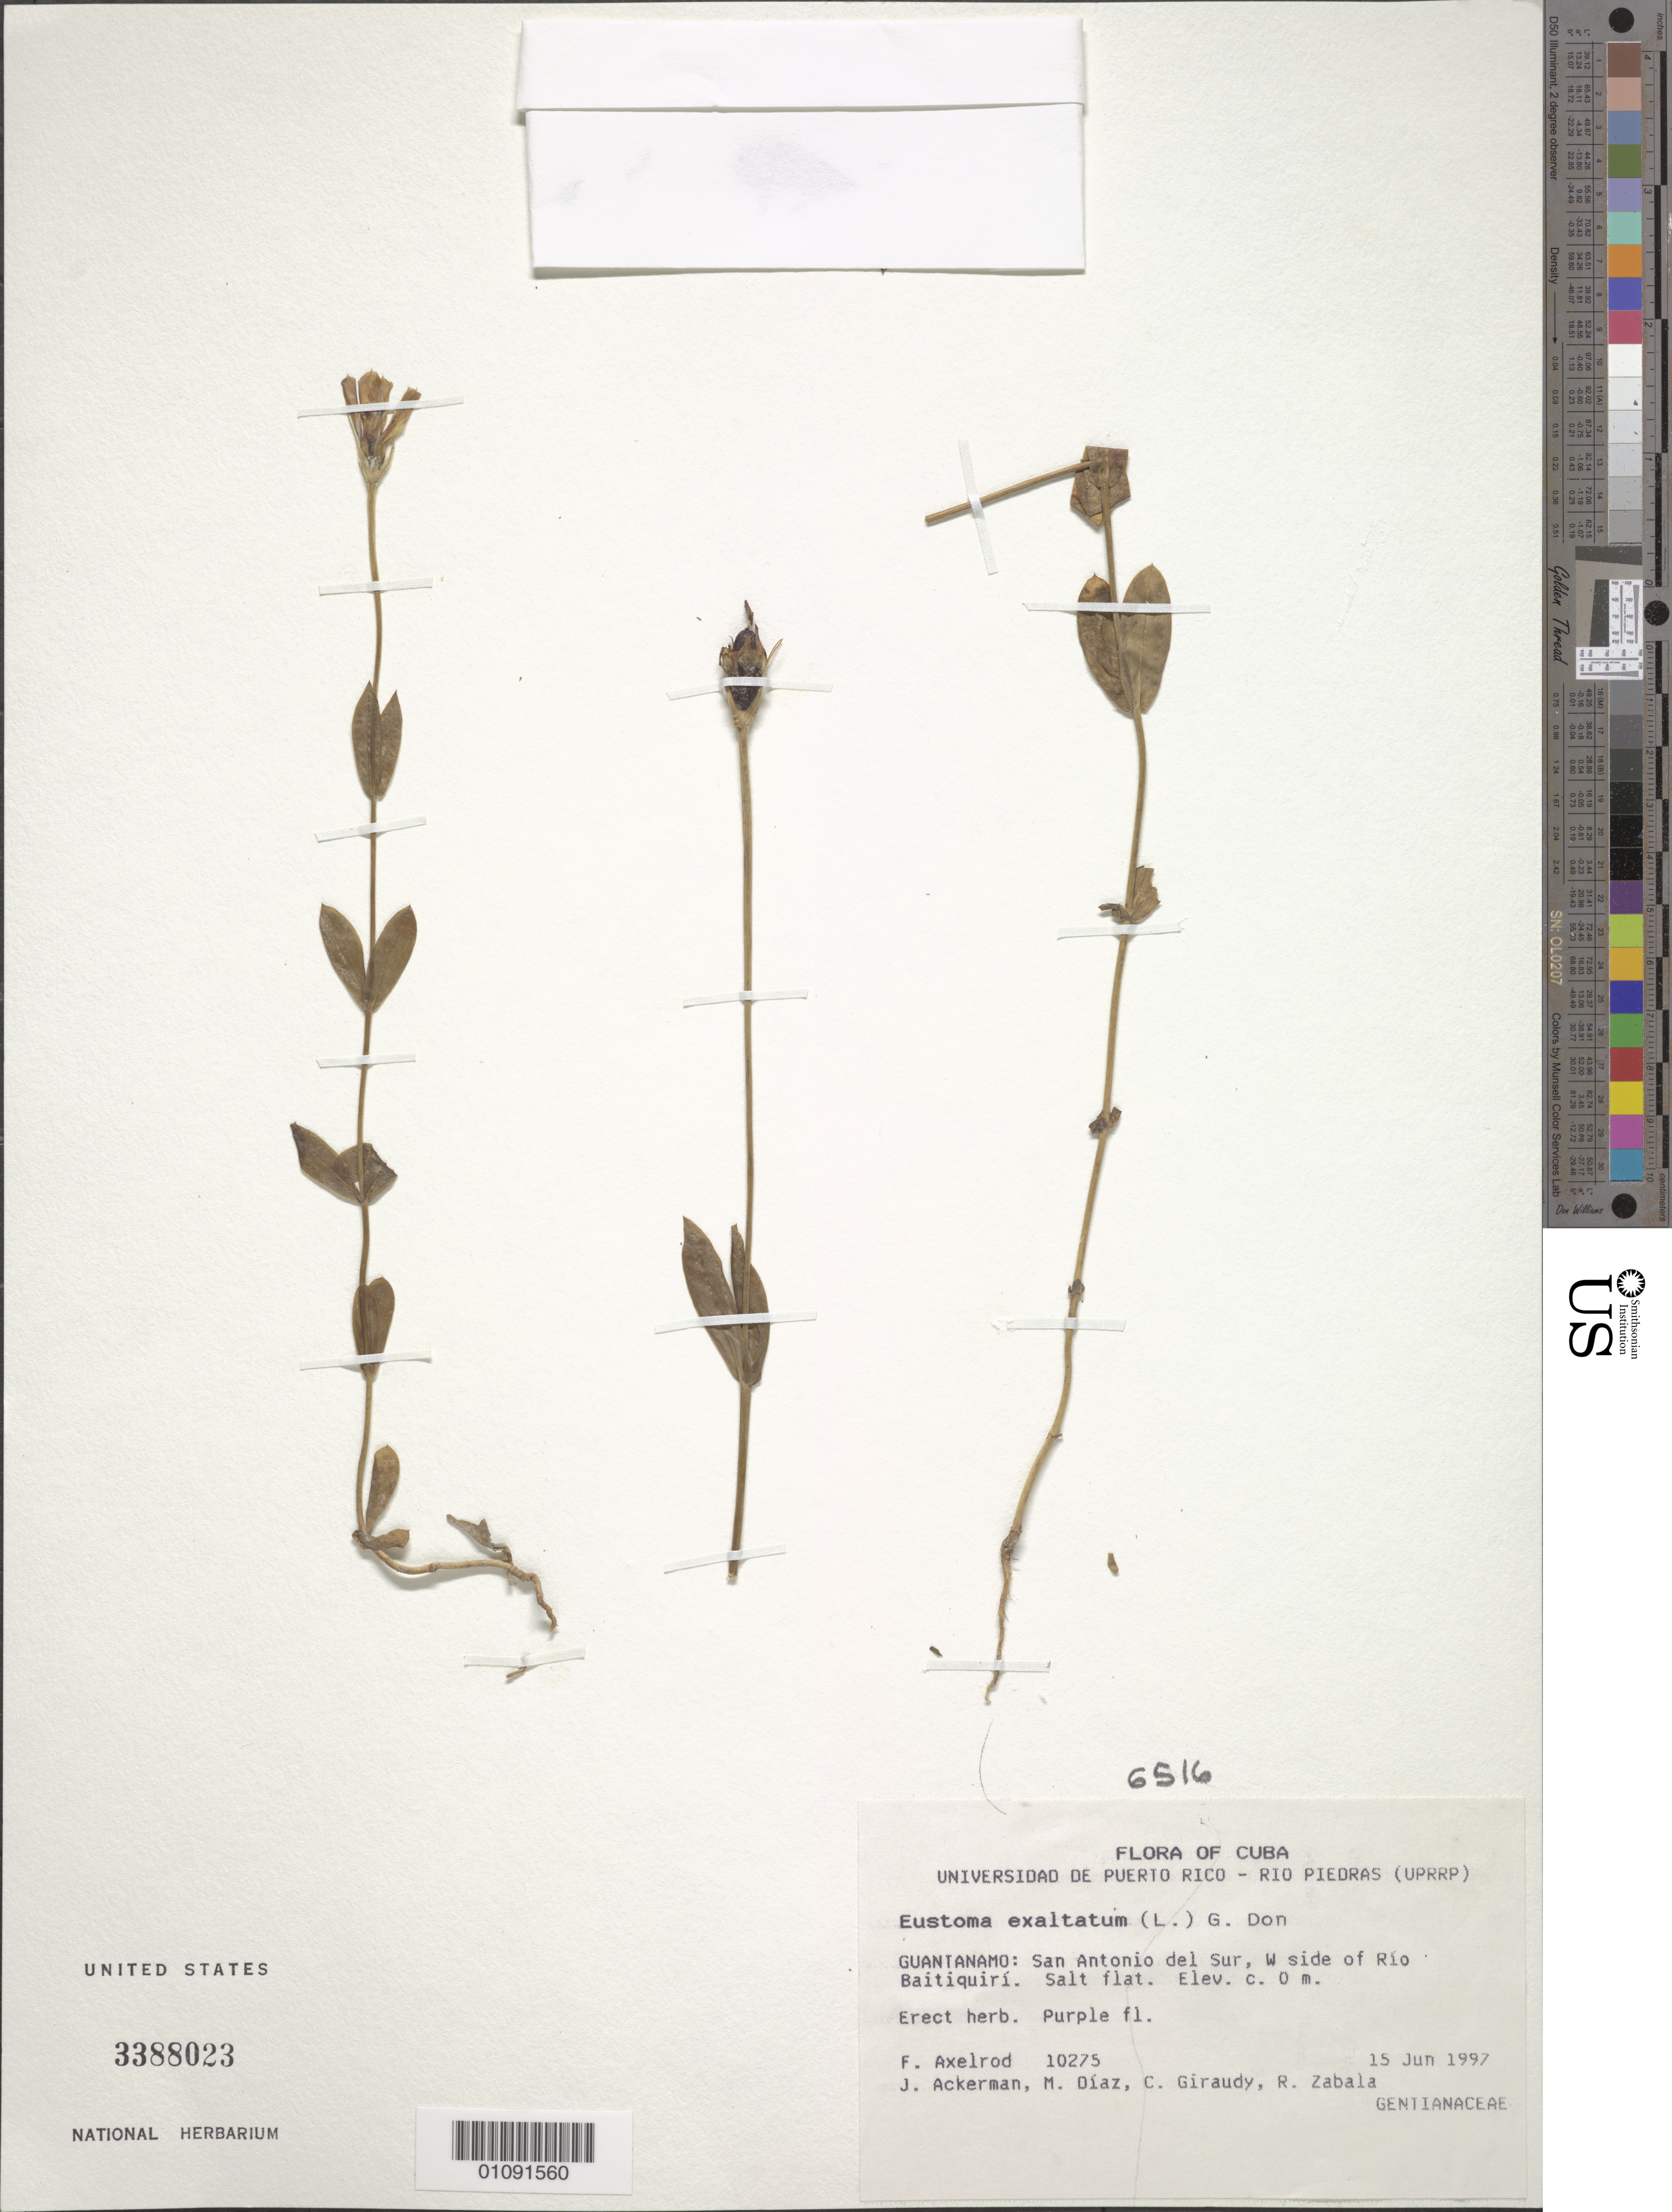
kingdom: Plantae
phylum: Tracheophyta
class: Magnoliopsida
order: Gentianales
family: Gentianaceae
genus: Eustoma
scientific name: Eustoma exaltatum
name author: (L.) Salisb. ex Don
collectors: F. S. Axelrod & J. D. Ackerman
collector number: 10275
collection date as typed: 15 Jun 1997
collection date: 1997-06-15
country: Cuba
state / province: Guantánamo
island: Cuba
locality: San Antonio del sur W side of Rio Baitiquiri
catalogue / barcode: US 3388023